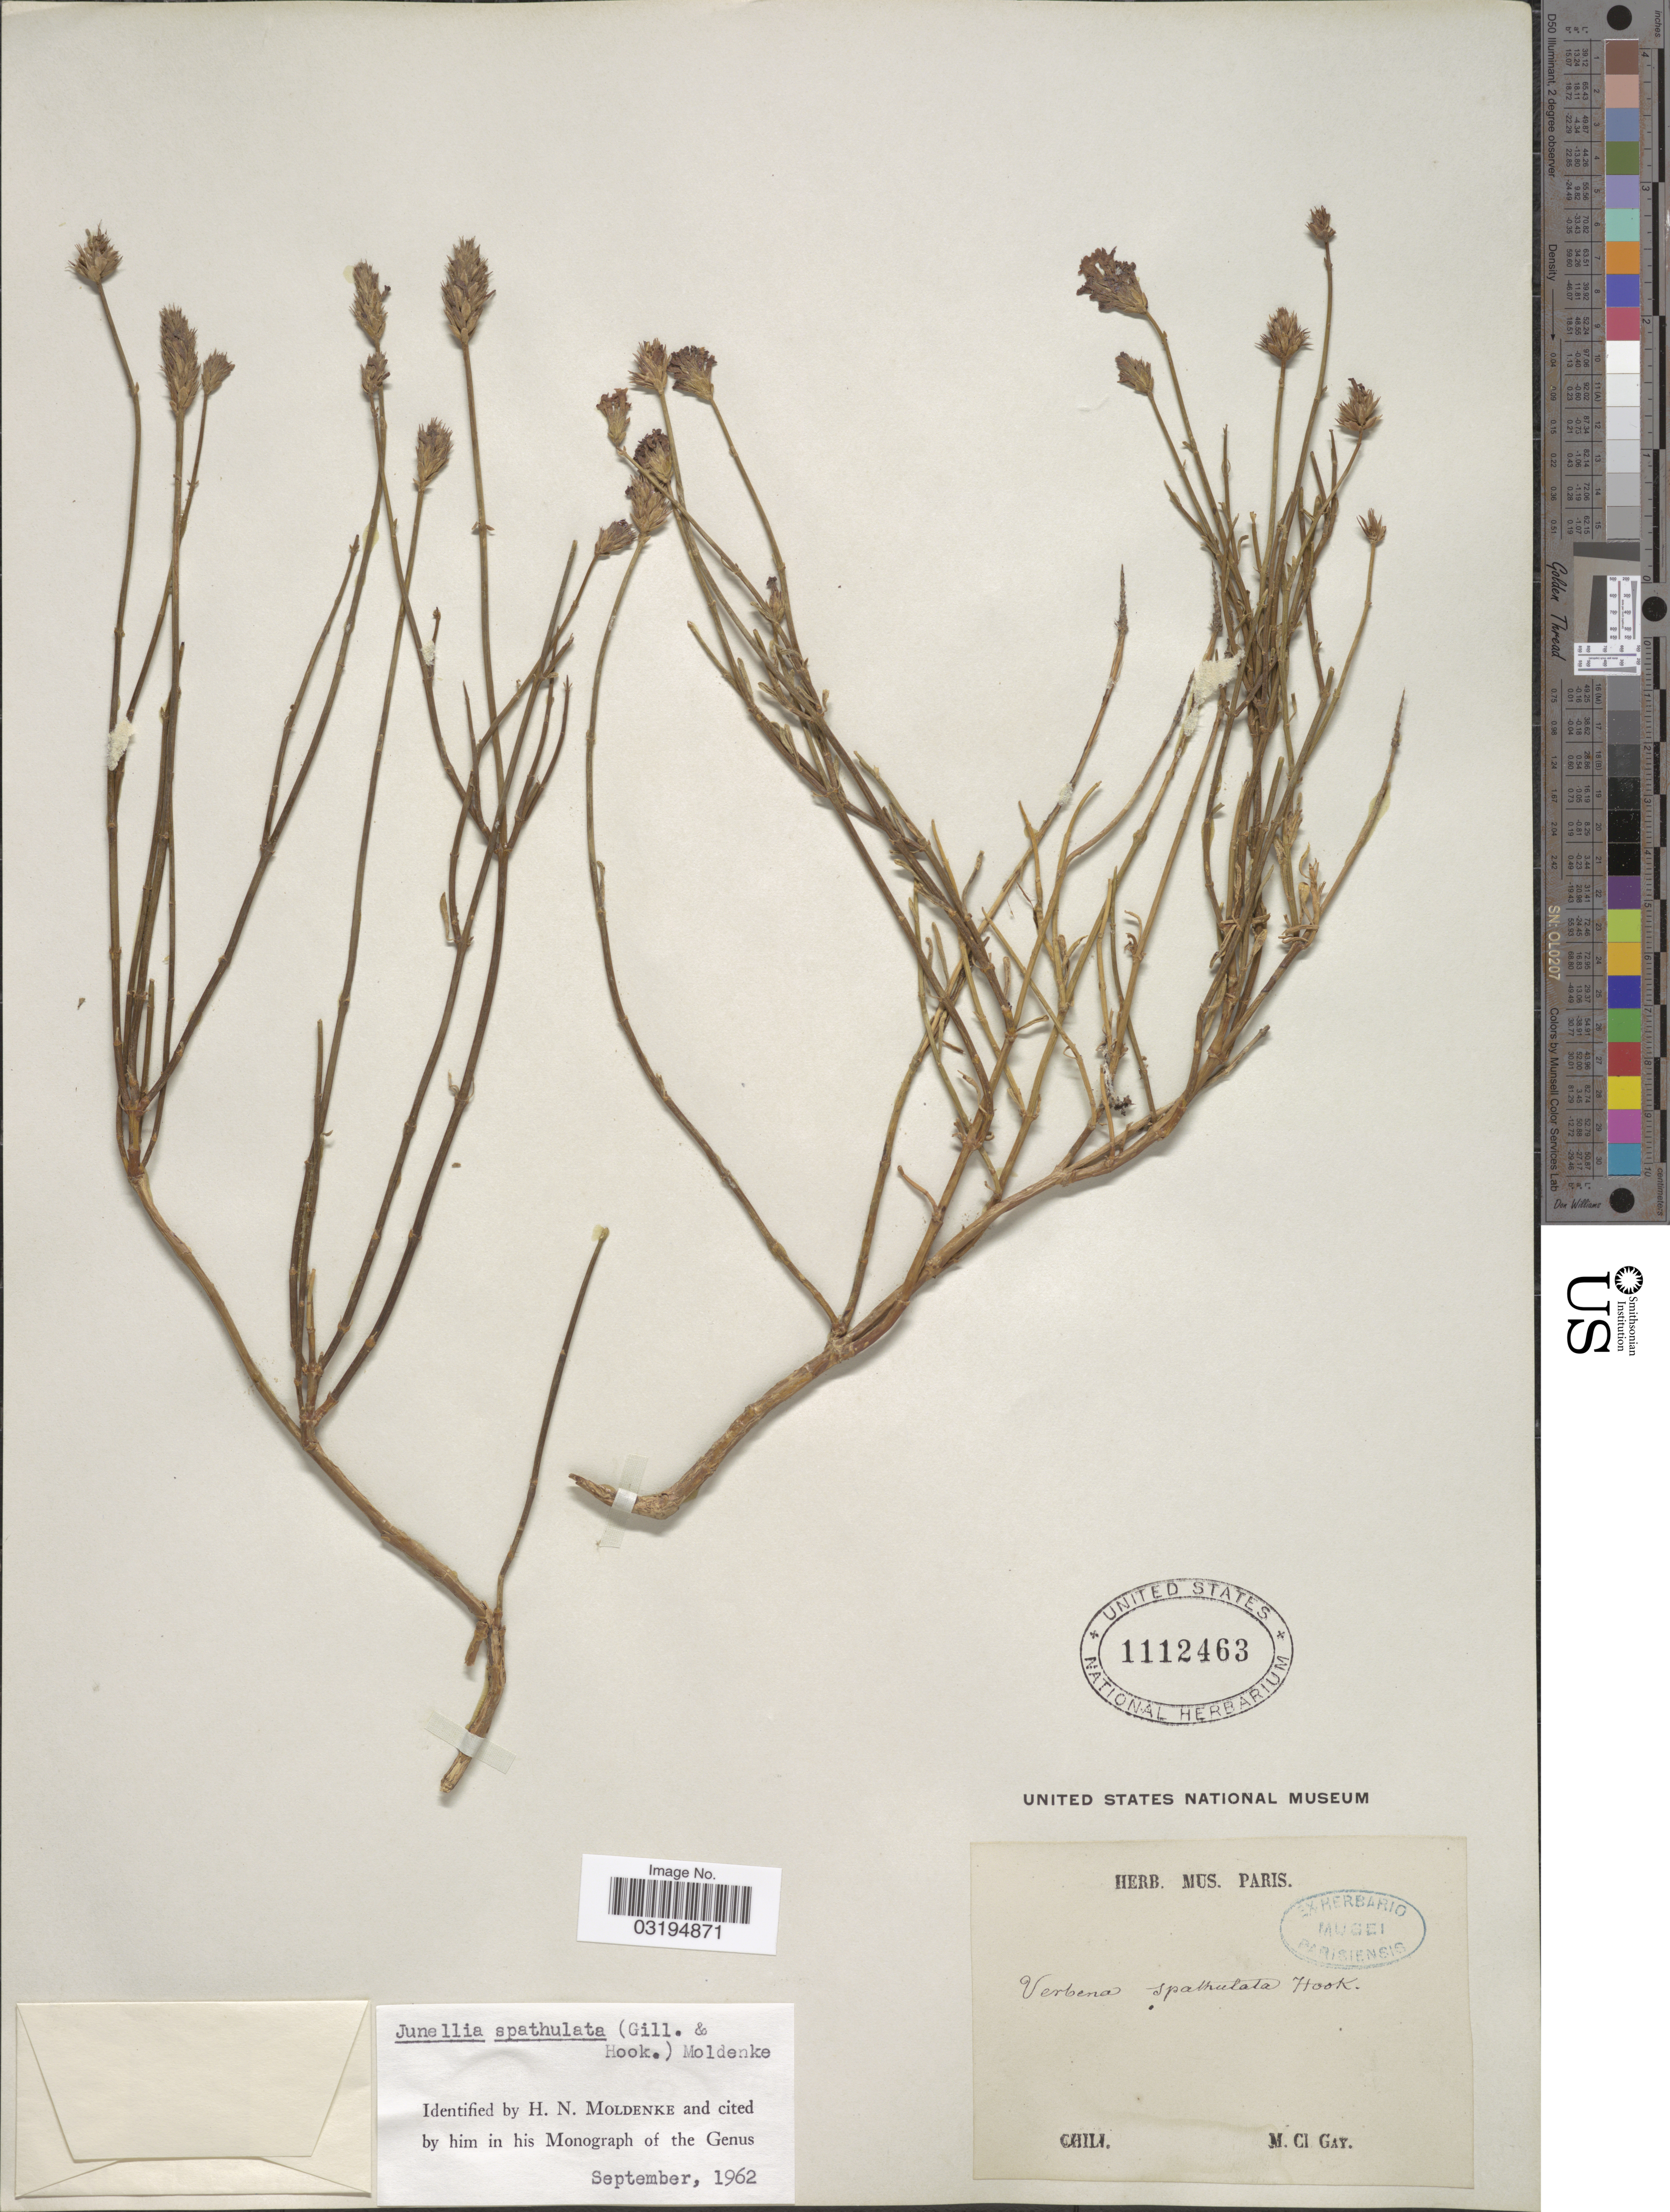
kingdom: Plantae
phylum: Tracheophyta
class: Magnoliopsida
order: Lamiales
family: Verbenaceae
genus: Junellia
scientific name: Junellia spathulata var. spathulata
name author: (Gillies & Hook.) Moldenke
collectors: M. Gay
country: Chile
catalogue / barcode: US 1112463